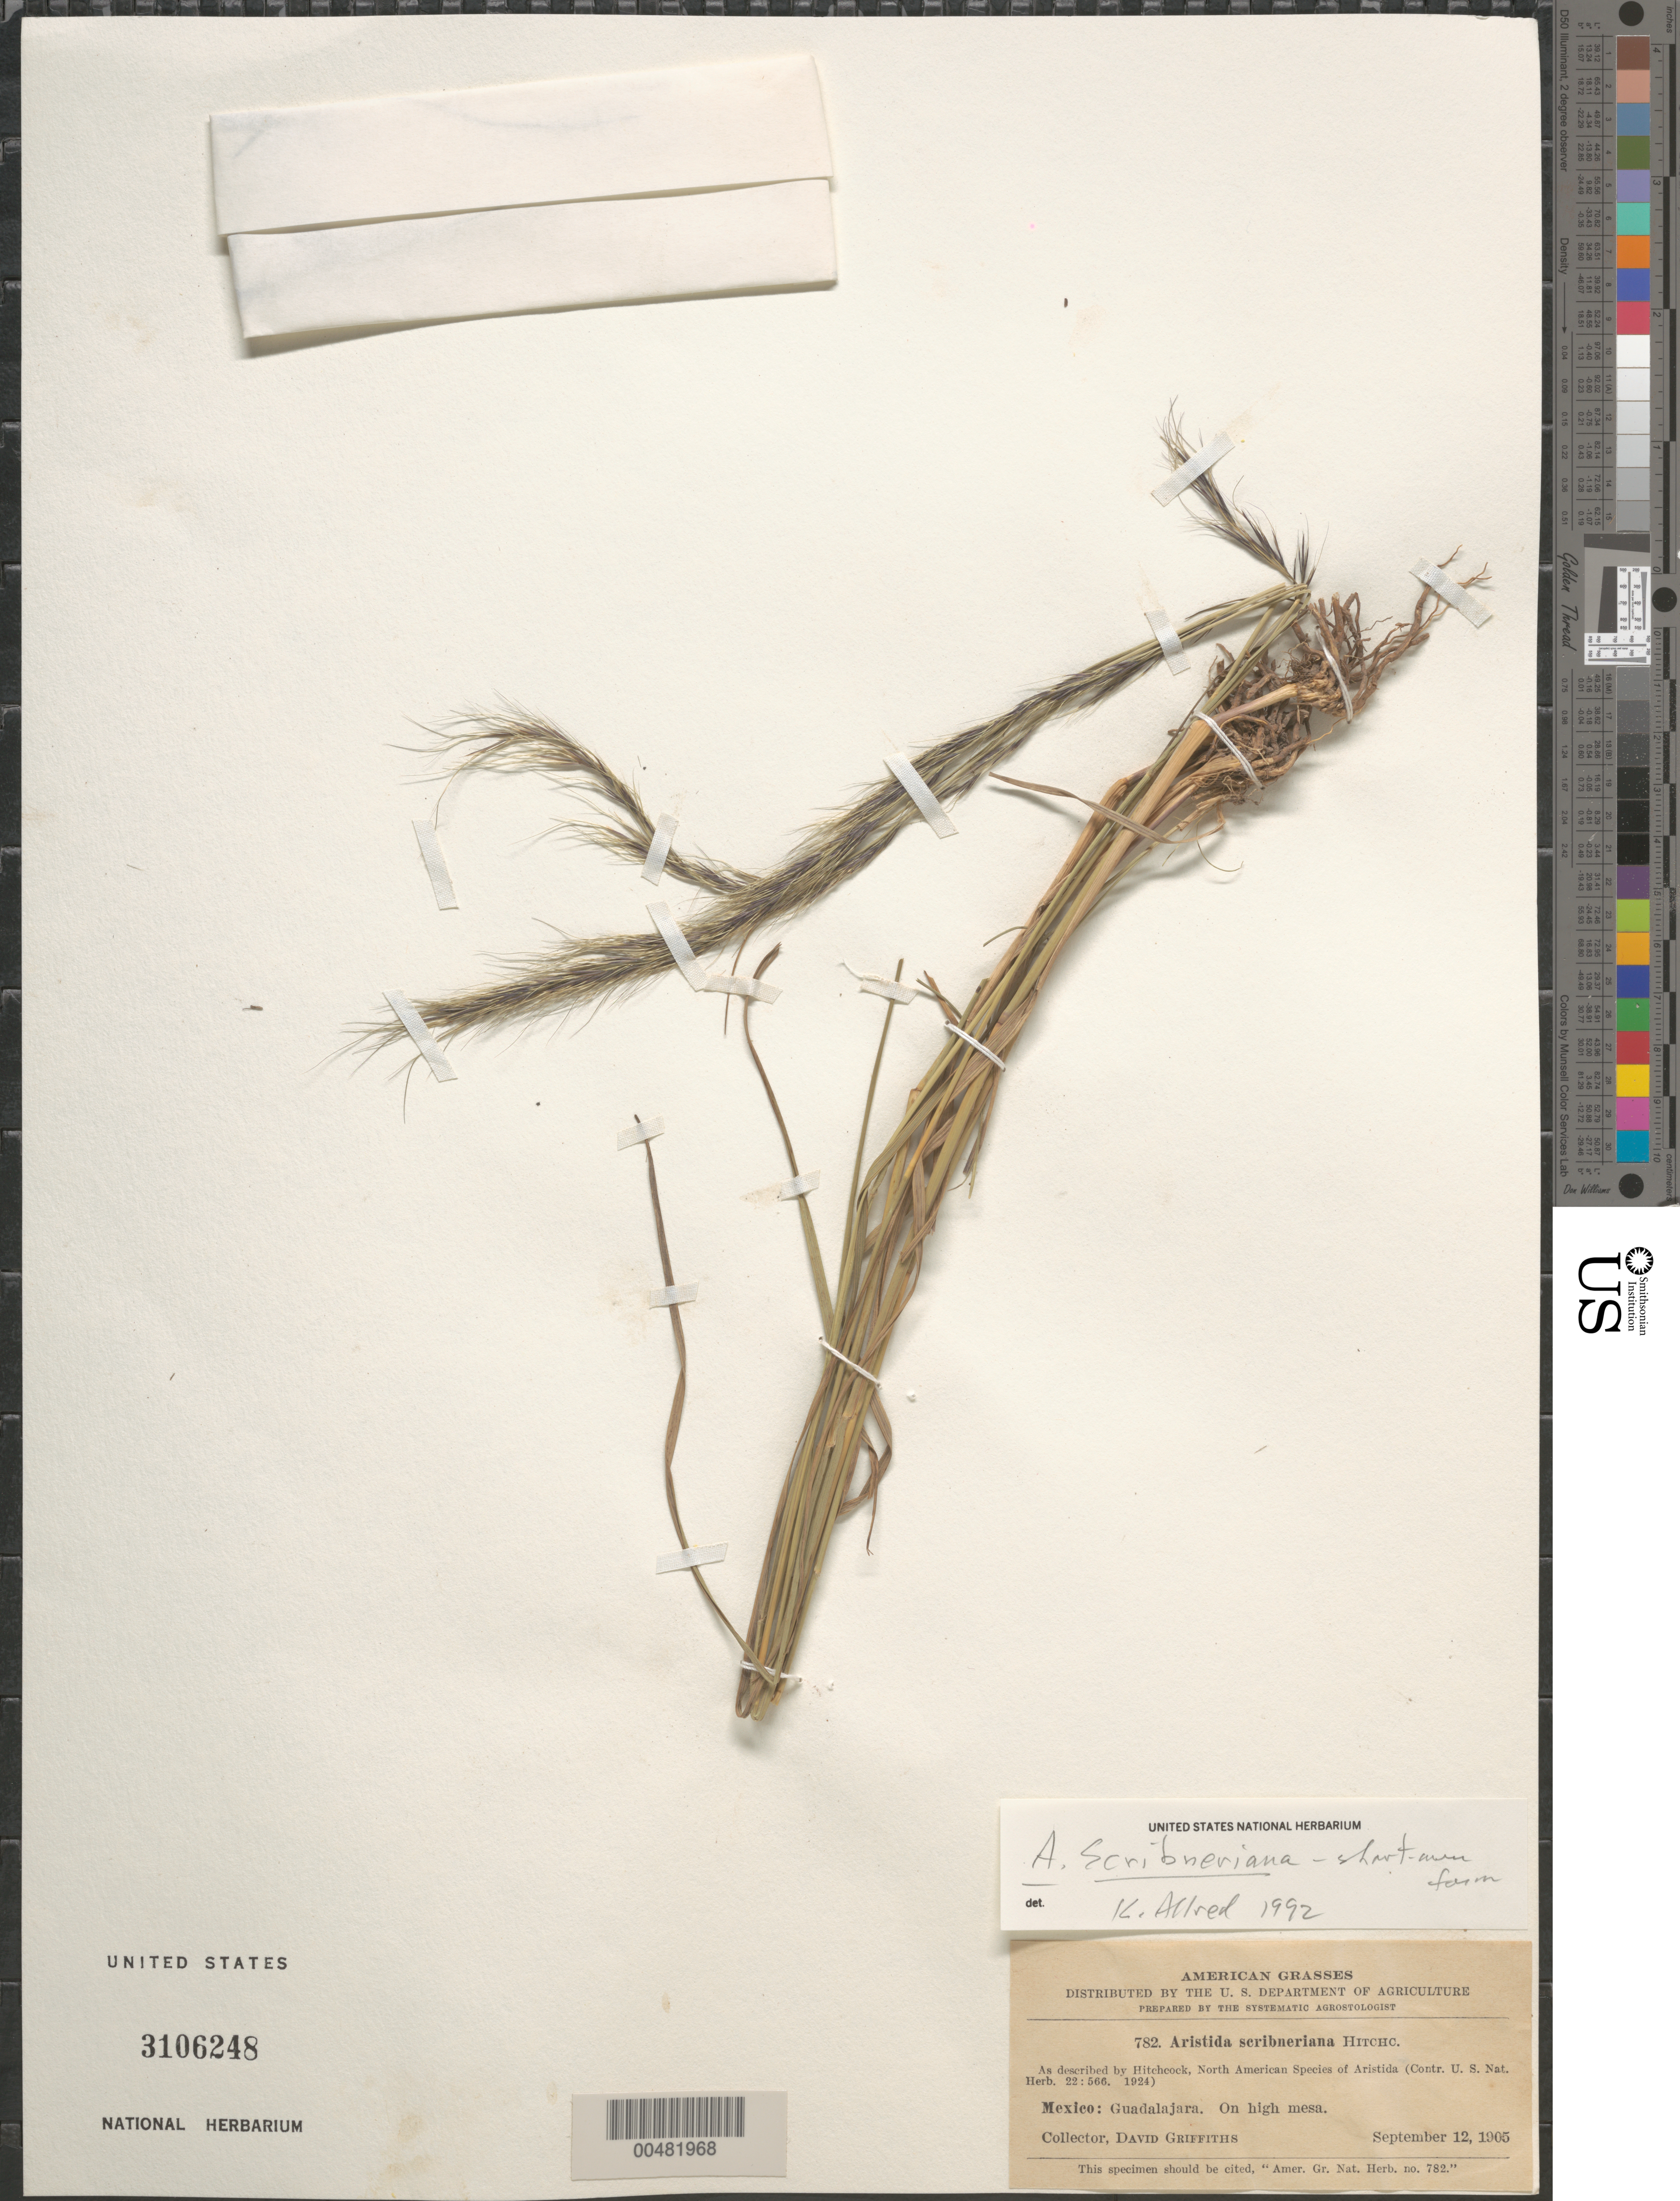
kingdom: Plantae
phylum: Tracheophyta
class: Liliopsida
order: Poales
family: Poaceae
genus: Aristida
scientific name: Aristida scribneriana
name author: Hitchc.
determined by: Allred, K.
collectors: D. Griffiths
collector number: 782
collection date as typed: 12 Sep 1905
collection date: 1905-09-12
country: Mexico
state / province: Jalisco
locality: Guadalajara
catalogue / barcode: US 3106248